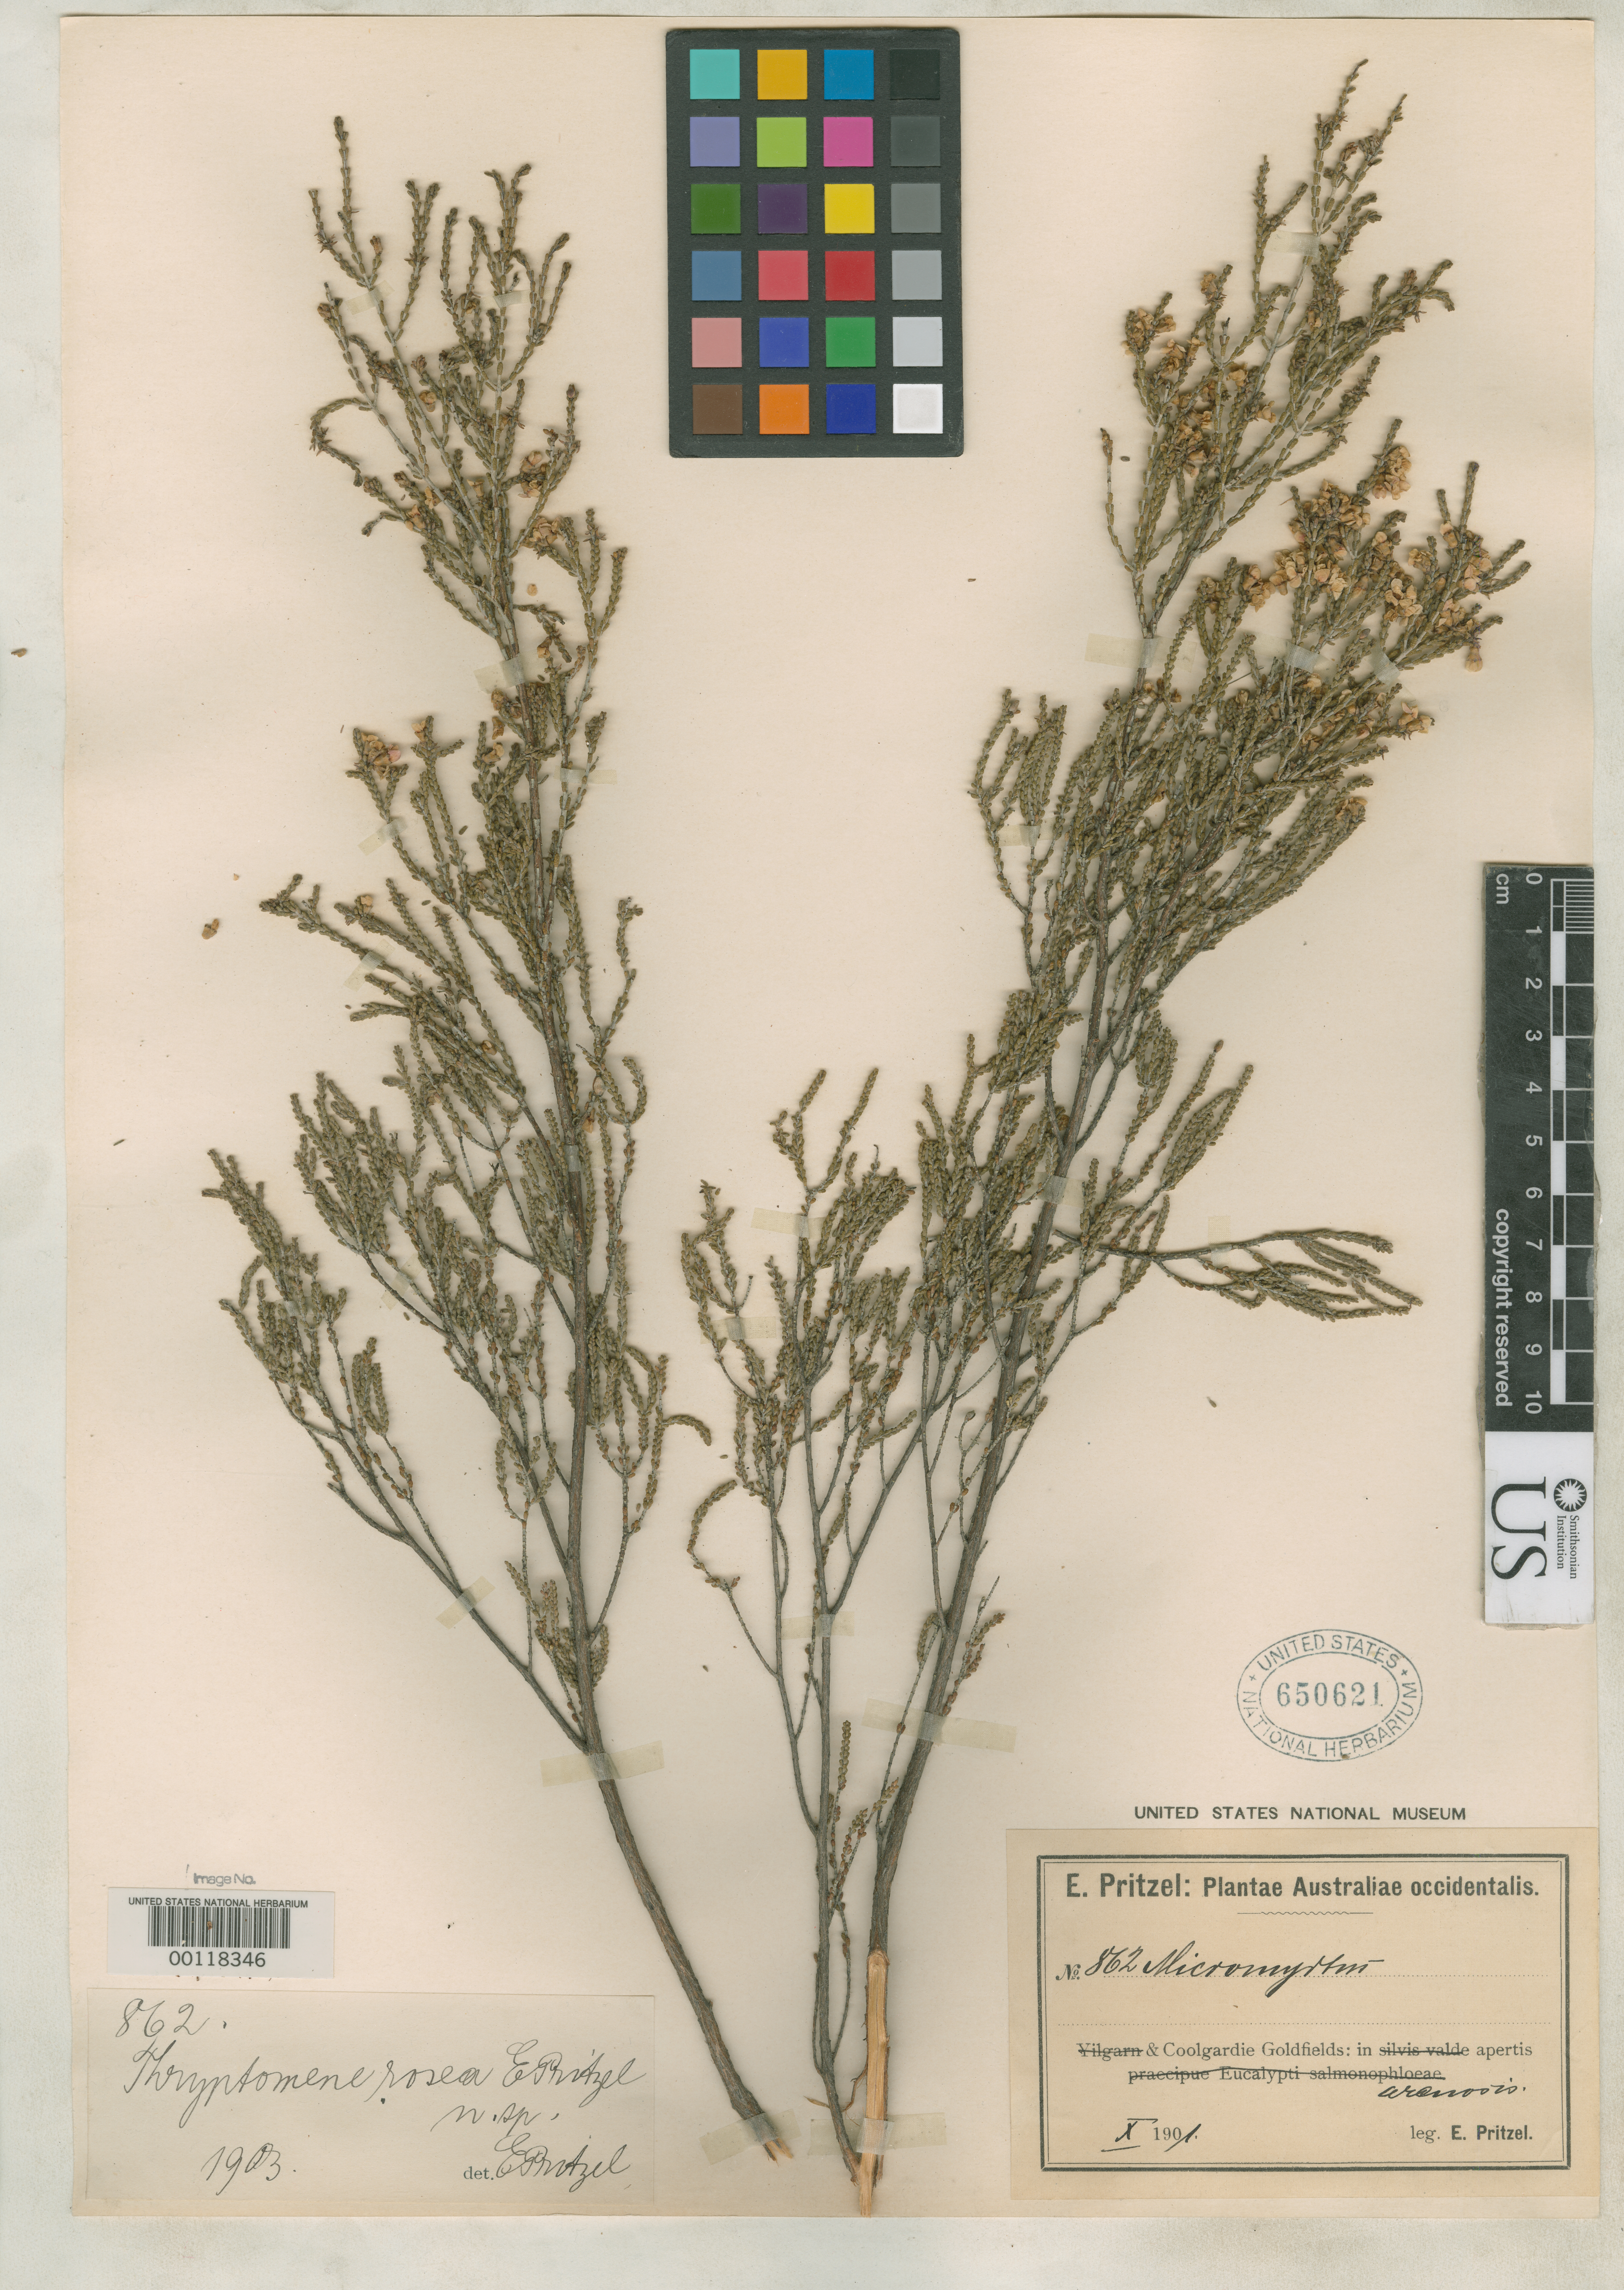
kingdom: Plantae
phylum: Tracheophyta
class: Magnoliopsida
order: Myrtales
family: Myrtaceae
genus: Thryptomene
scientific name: Thryptomene rosea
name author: E. Pritz.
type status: Isotype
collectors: E. G. Pritzel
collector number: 862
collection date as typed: Oct 1901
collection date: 1901-10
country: Australia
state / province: Western Australia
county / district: Coolgardie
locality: Coolgardie goldfields.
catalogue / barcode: US 650621